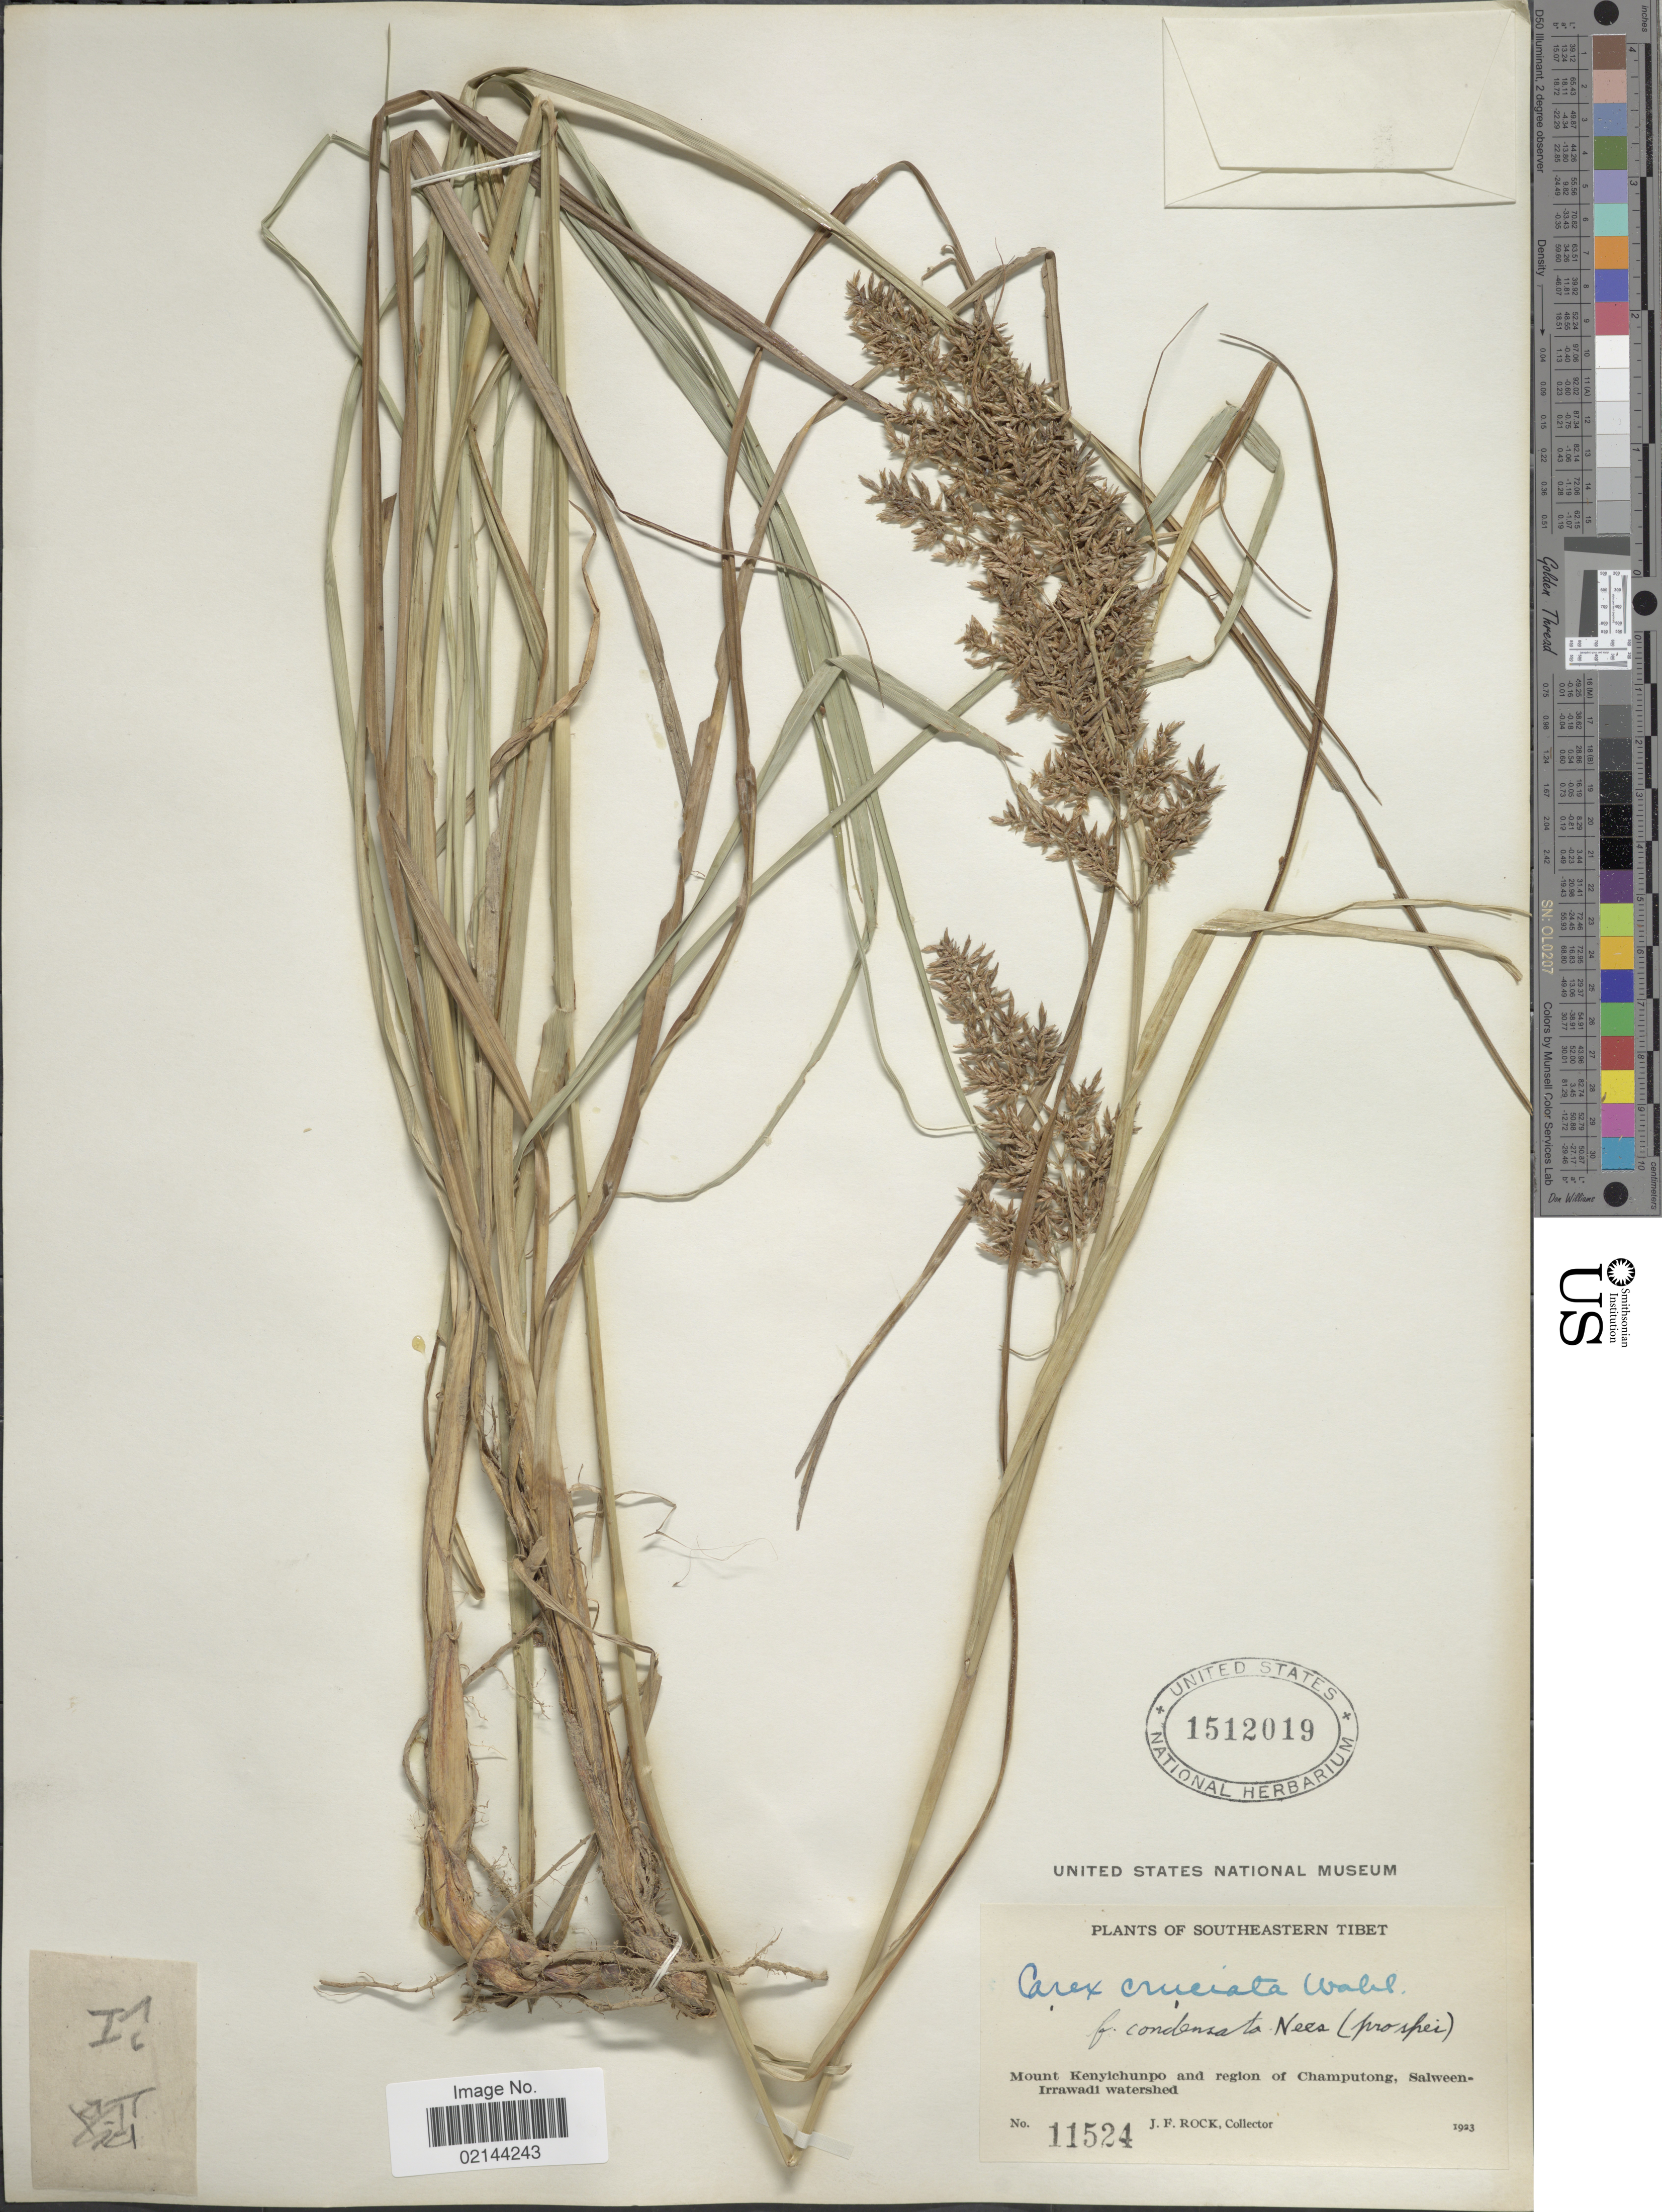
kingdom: Plantae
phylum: Tracheophyta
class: Liliopsida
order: Poales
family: Cyperaceae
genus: Carex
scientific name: Carex cruciata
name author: Wahlenb.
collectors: J. Rock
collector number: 11524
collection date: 1923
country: China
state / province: Xizang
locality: Southeastern Tibet, Mount Kenyichunpo and region of Champutong, Salween Irrawadi watershed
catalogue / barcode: US 1512019